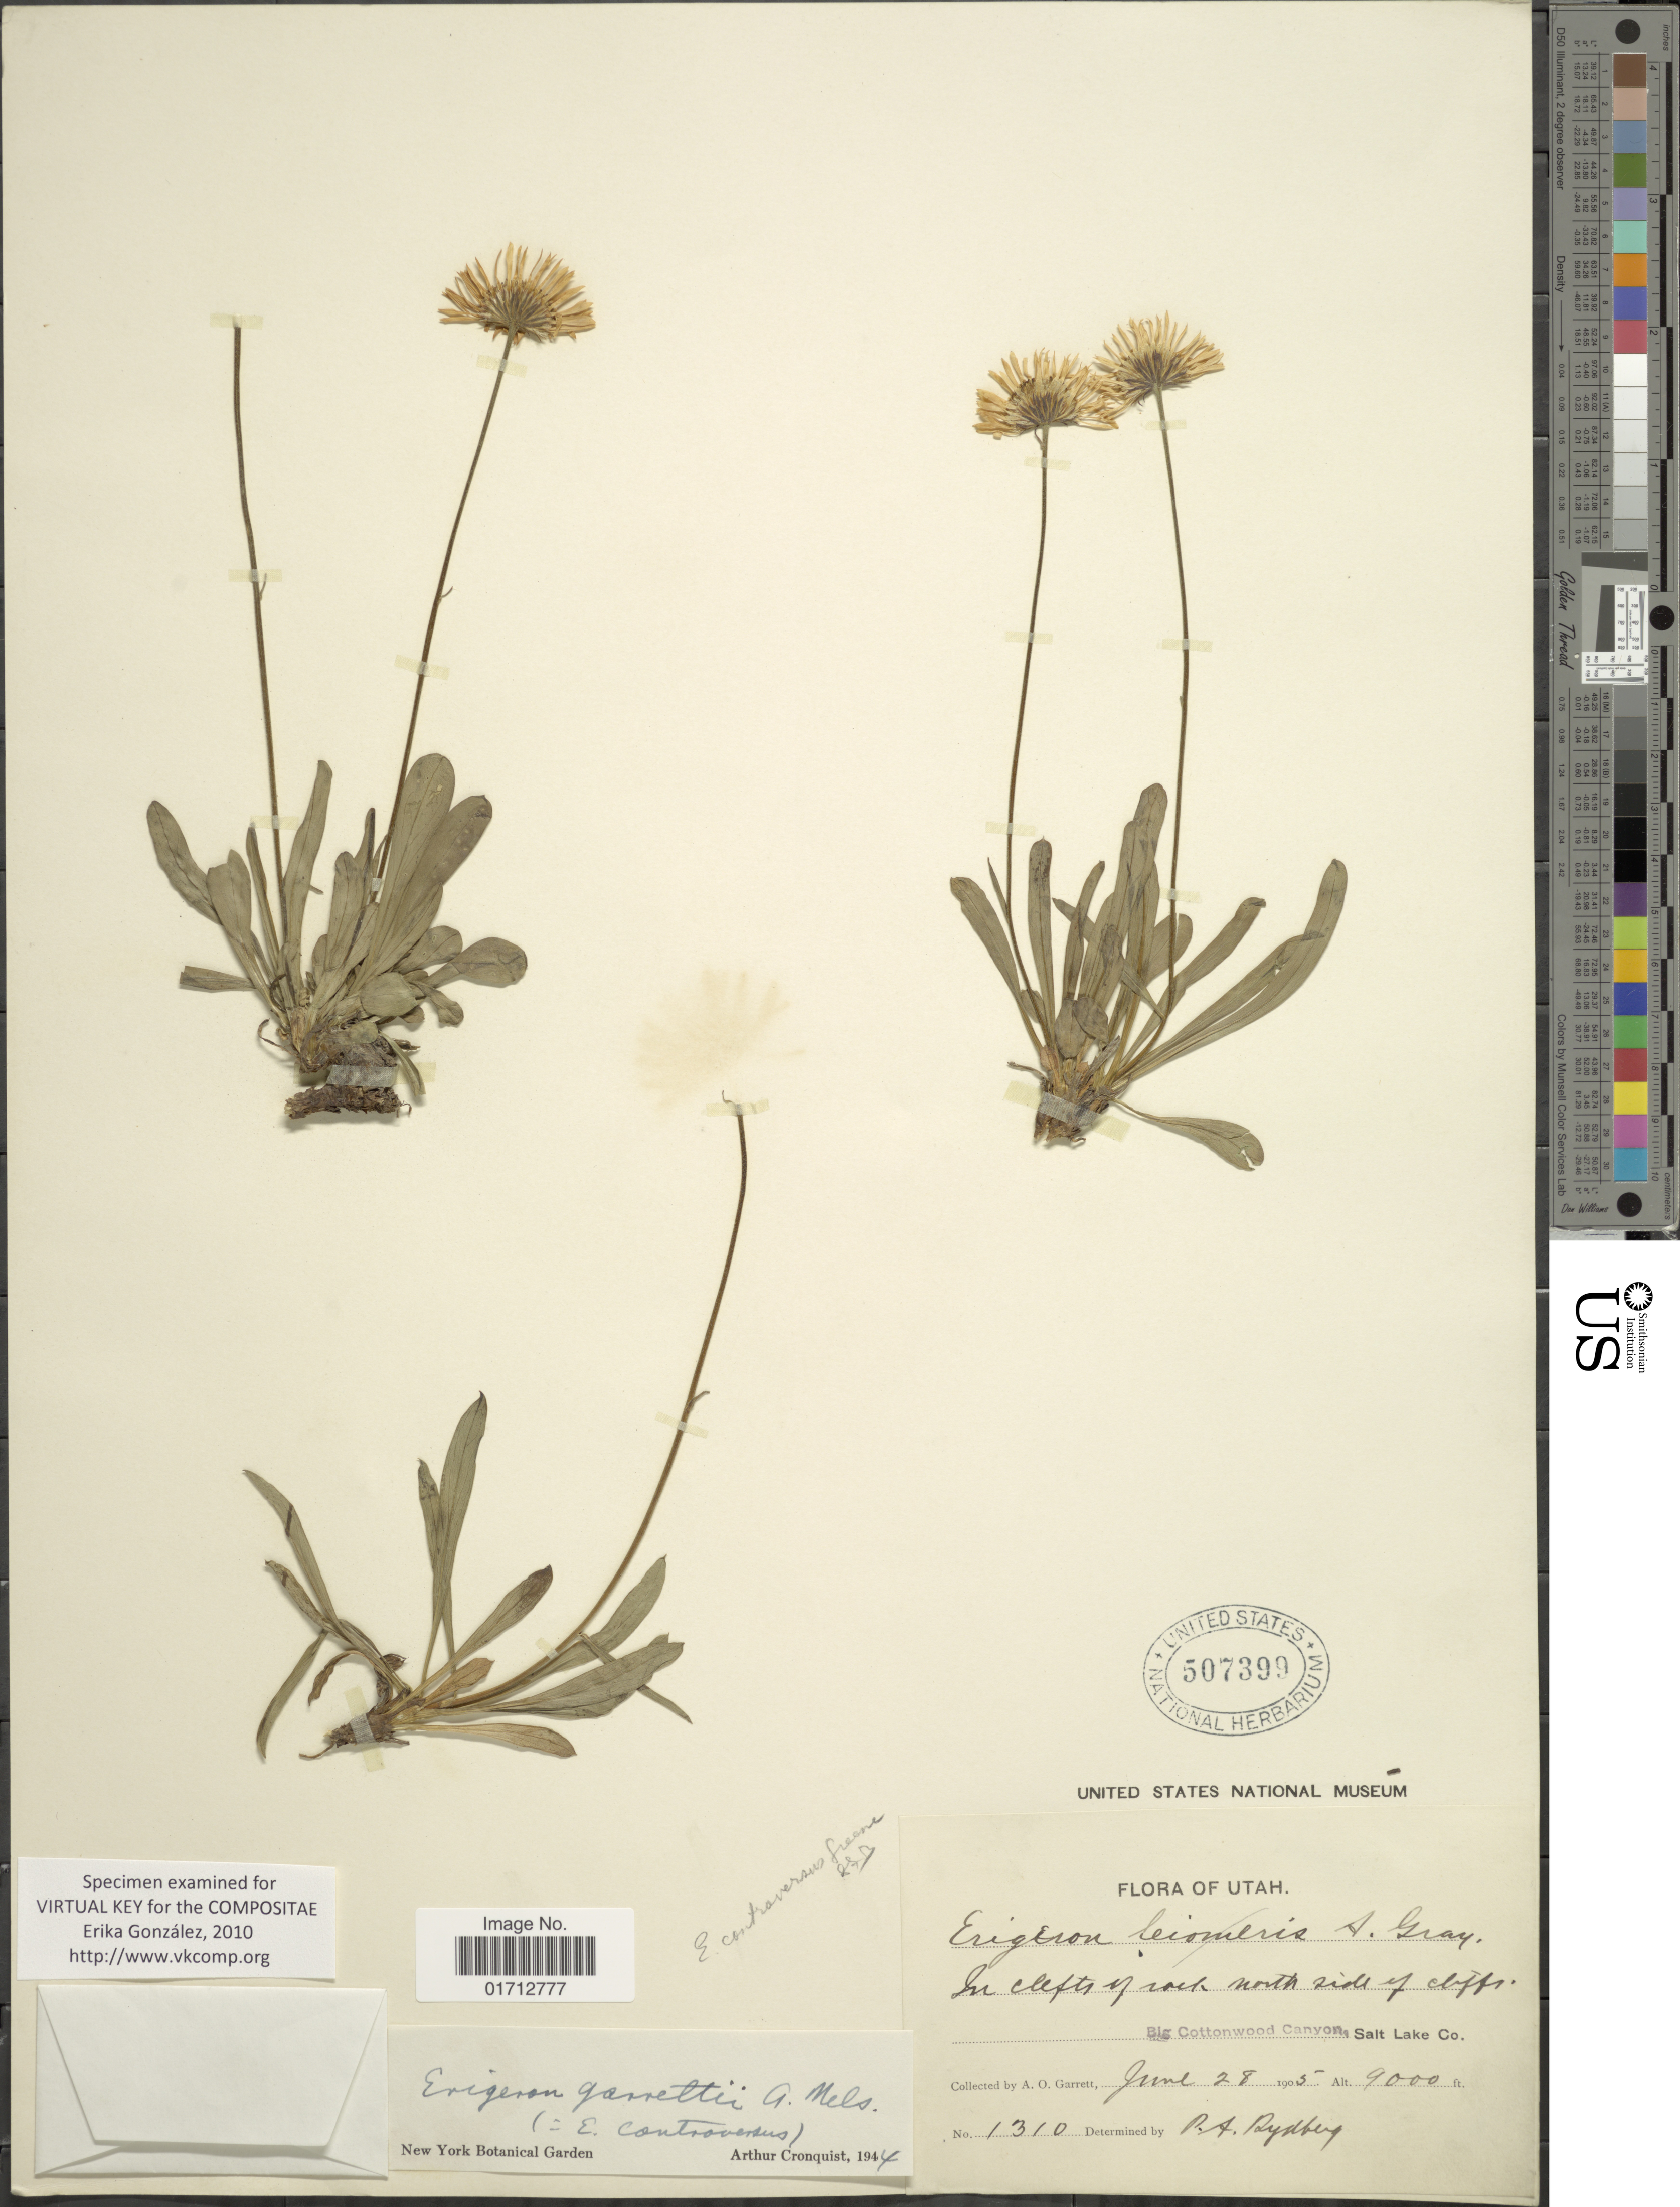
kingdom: Plantae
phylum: Tracheophyta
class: Magnoliopsida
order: Asterales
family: Asteraceae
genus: Erigeron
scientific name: Erigeron garrettii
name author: A. Nelson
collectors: A. O. Garrett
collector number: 1310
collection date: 1905-06-28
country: United States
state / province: Utah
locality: Big Cottonwood Canyons, Salt Lake Co.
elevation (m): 2743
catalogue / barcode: US 507399